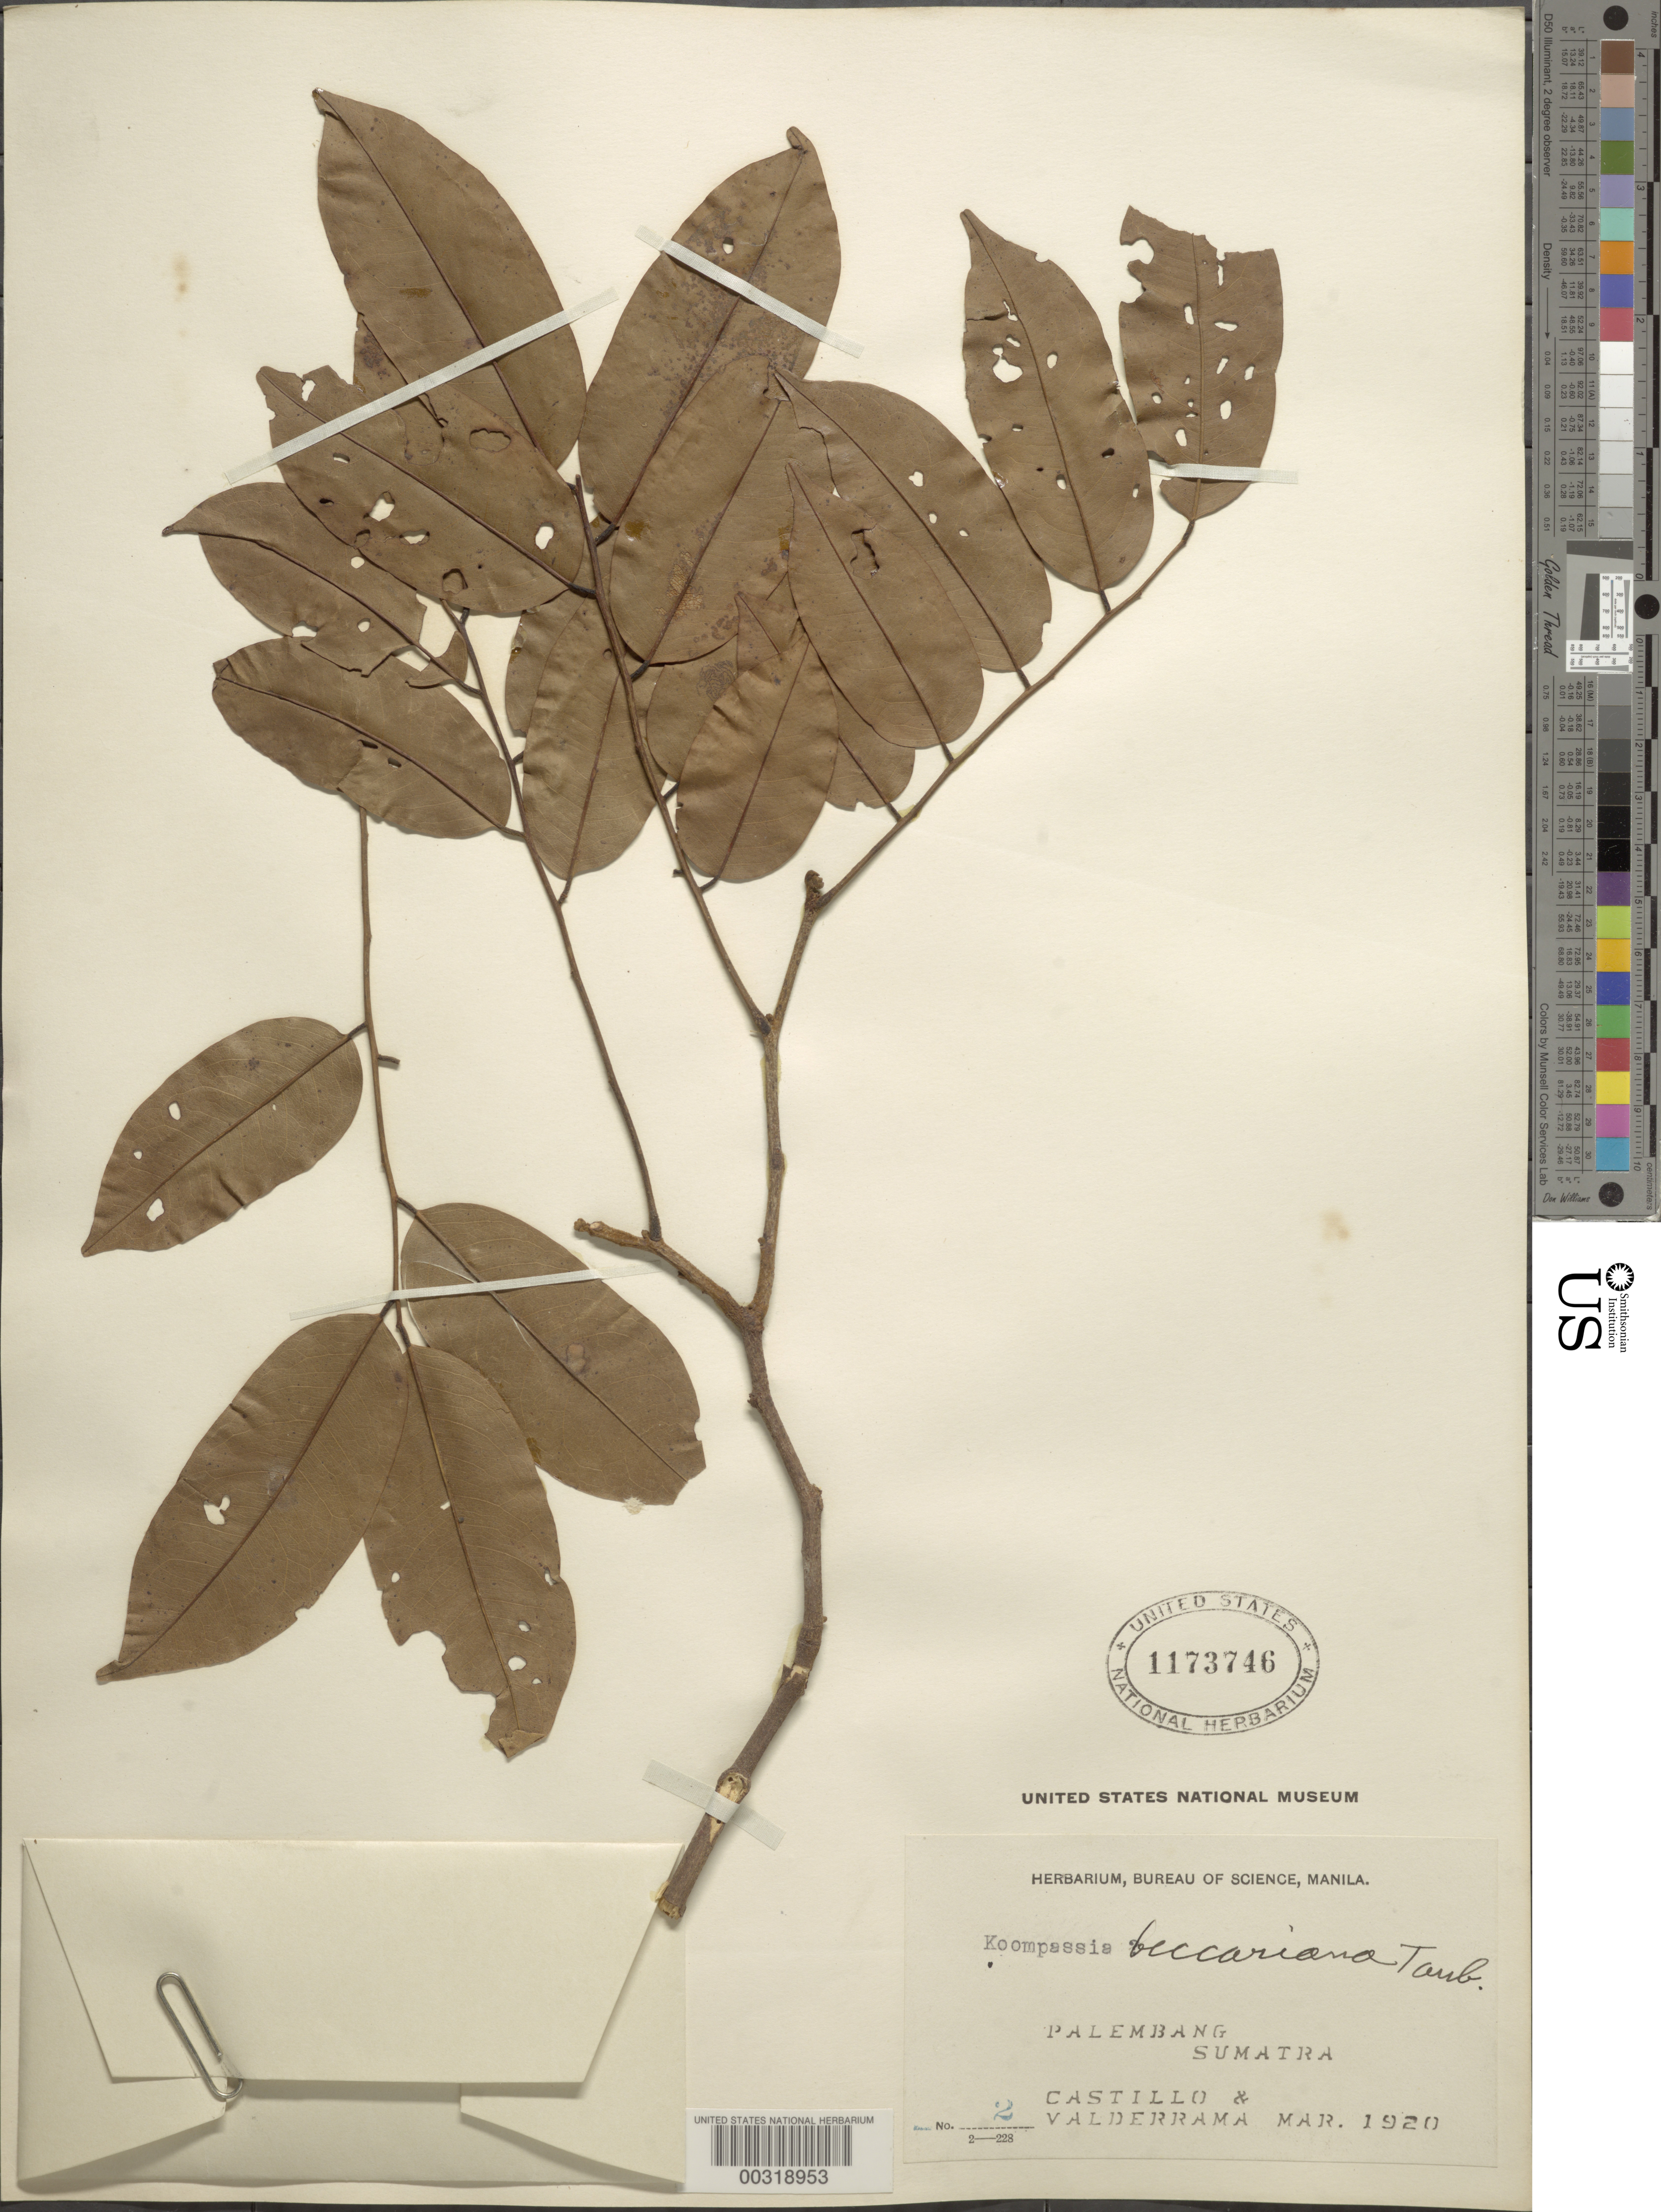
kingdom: Plantae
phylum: Tracheophyta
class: Magnoliopsida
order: Fabales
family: Fabaceae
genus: Koompassia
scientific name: Koompassia beccariana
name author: Taub.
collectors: Castillo, -- & -. Valderrama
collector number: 2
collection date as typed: Mar 1920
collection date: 1920-03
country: Indonesia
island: Sumatra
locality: Palembang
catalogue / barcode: US 1173746